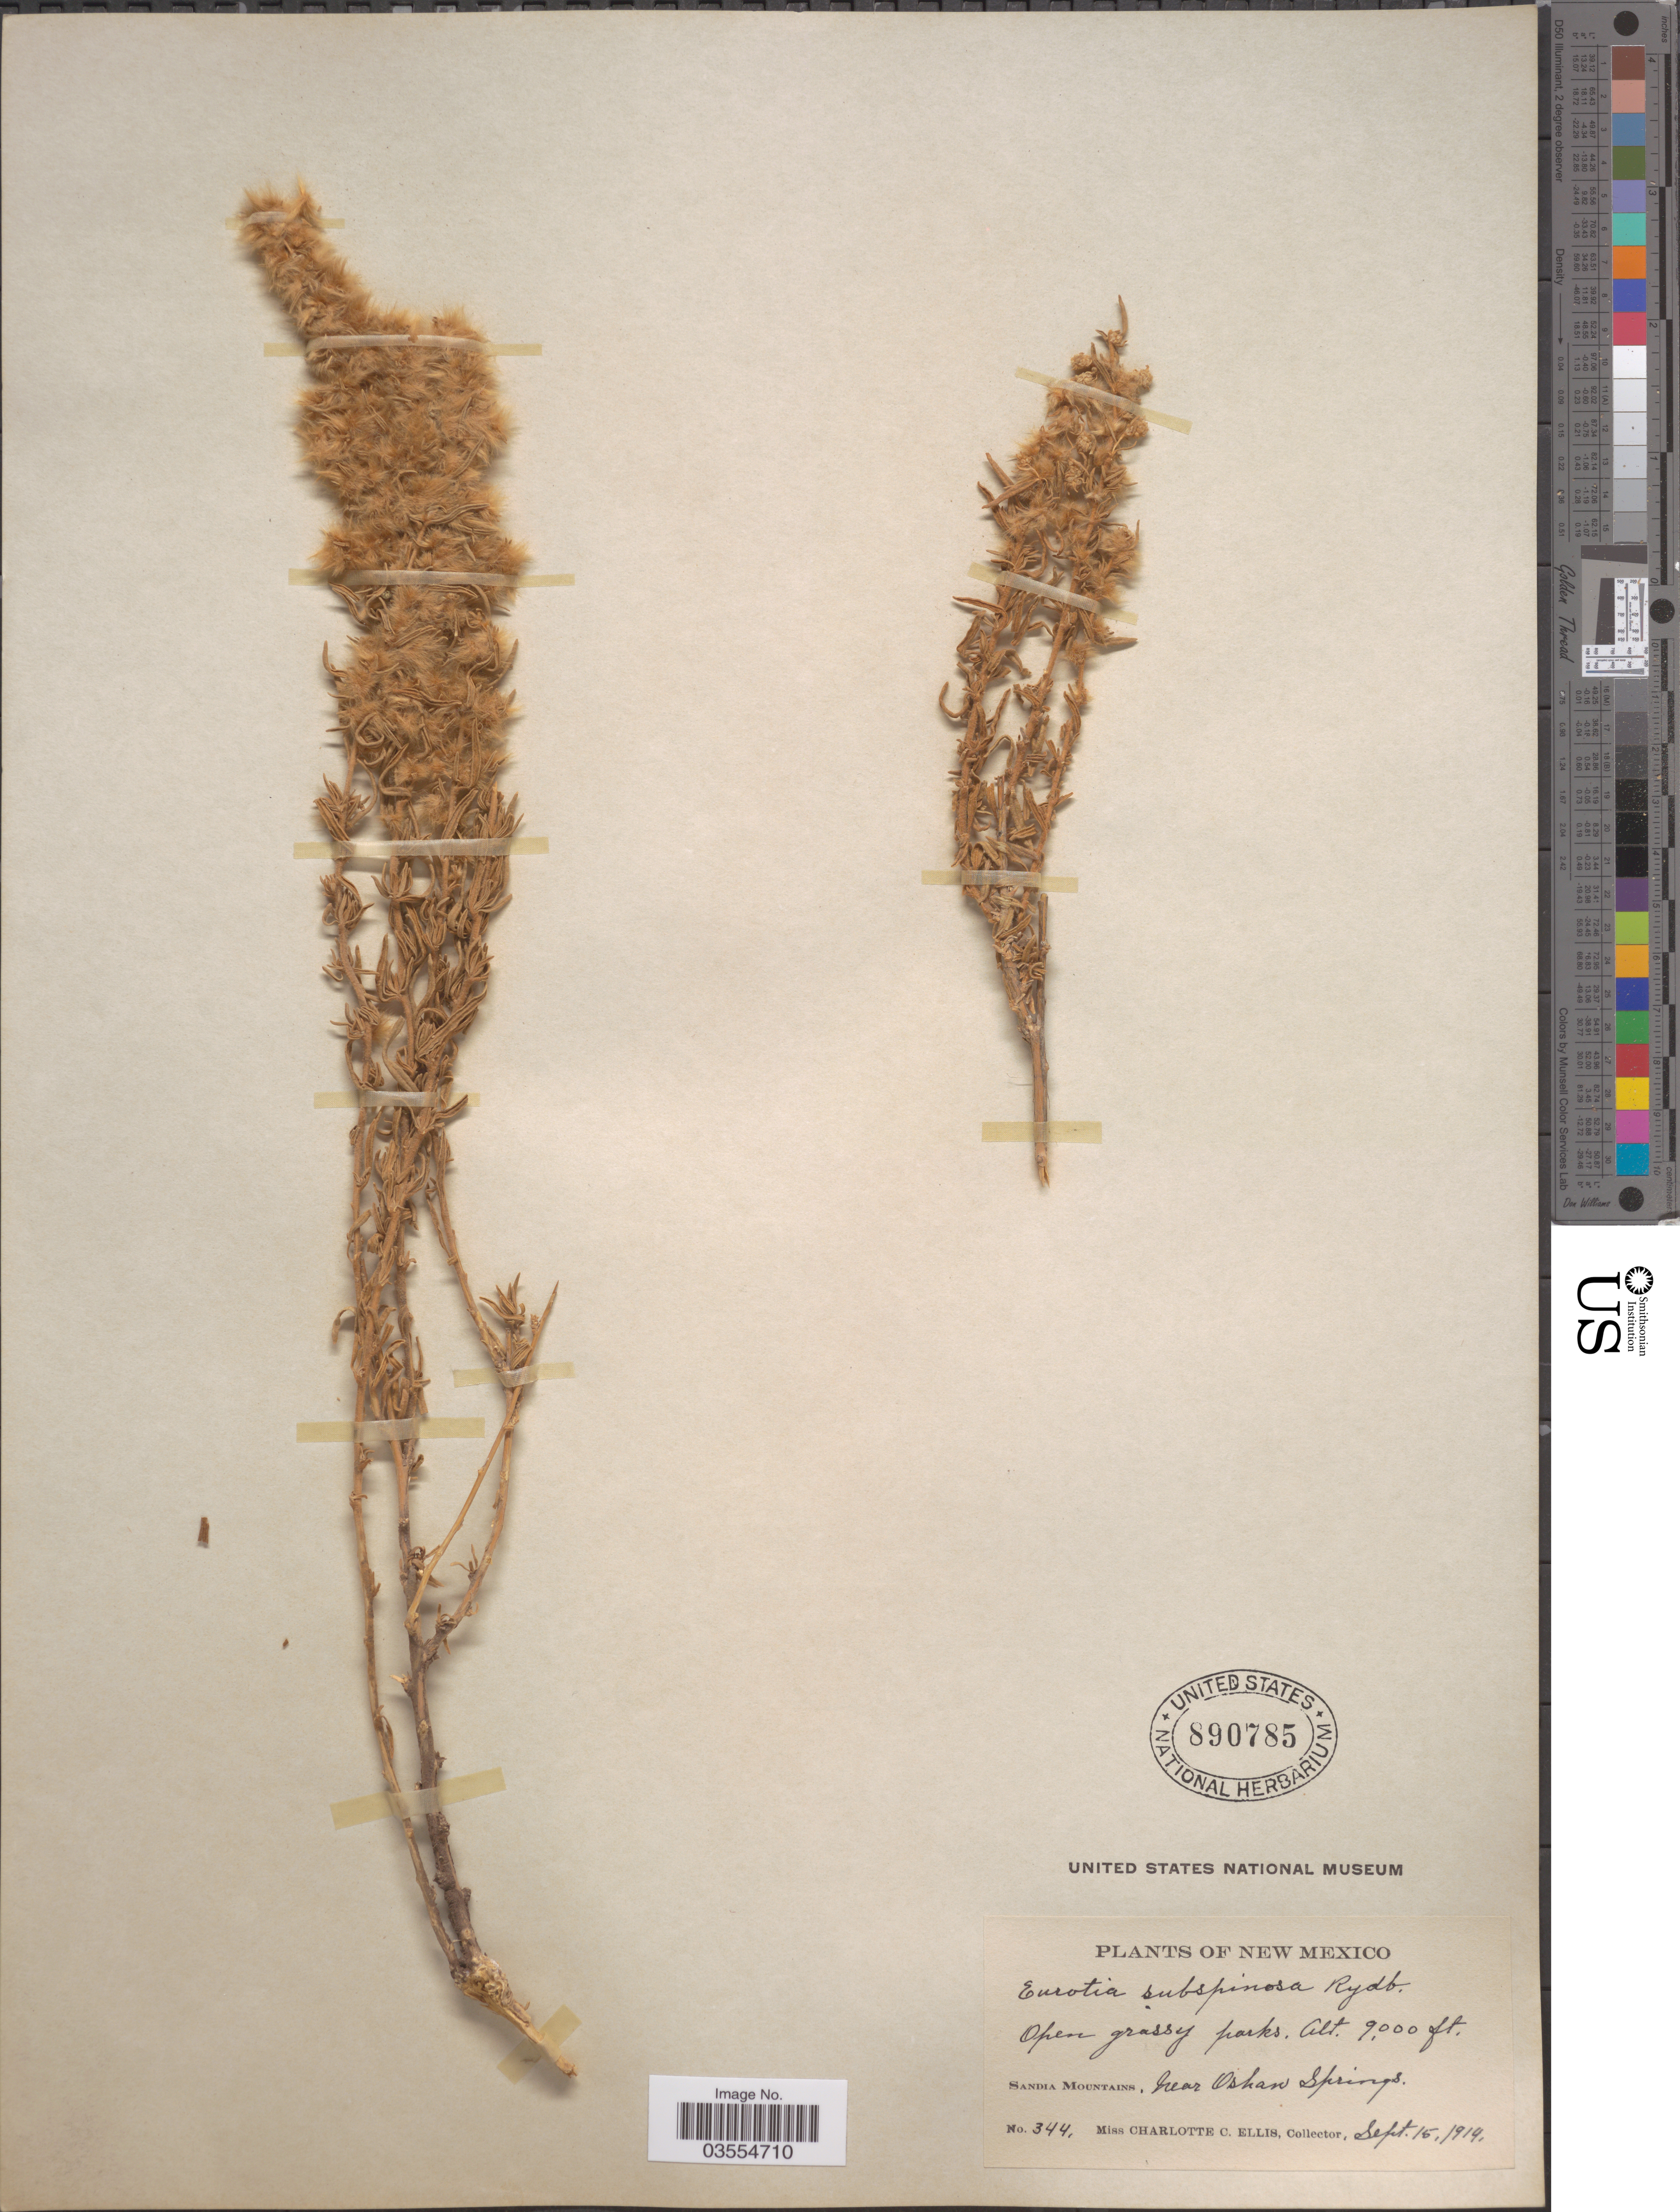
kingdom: Plantae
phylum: Tracheophyta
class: Magnoliopsida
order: Caryophyllales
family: Amaranthaceae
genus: Krascheninnikovia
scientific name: Krascheninnikovia lanata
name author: (Pursh) A. Meeuse & A.Smit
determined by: U.S. National Herbarium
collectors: C. C. Ellis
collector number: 344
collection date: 1914-09-15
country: United States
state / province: New Mexico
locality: Sandia Mountains, near Oshan Springs.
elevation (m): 2743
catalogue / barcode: US 890785